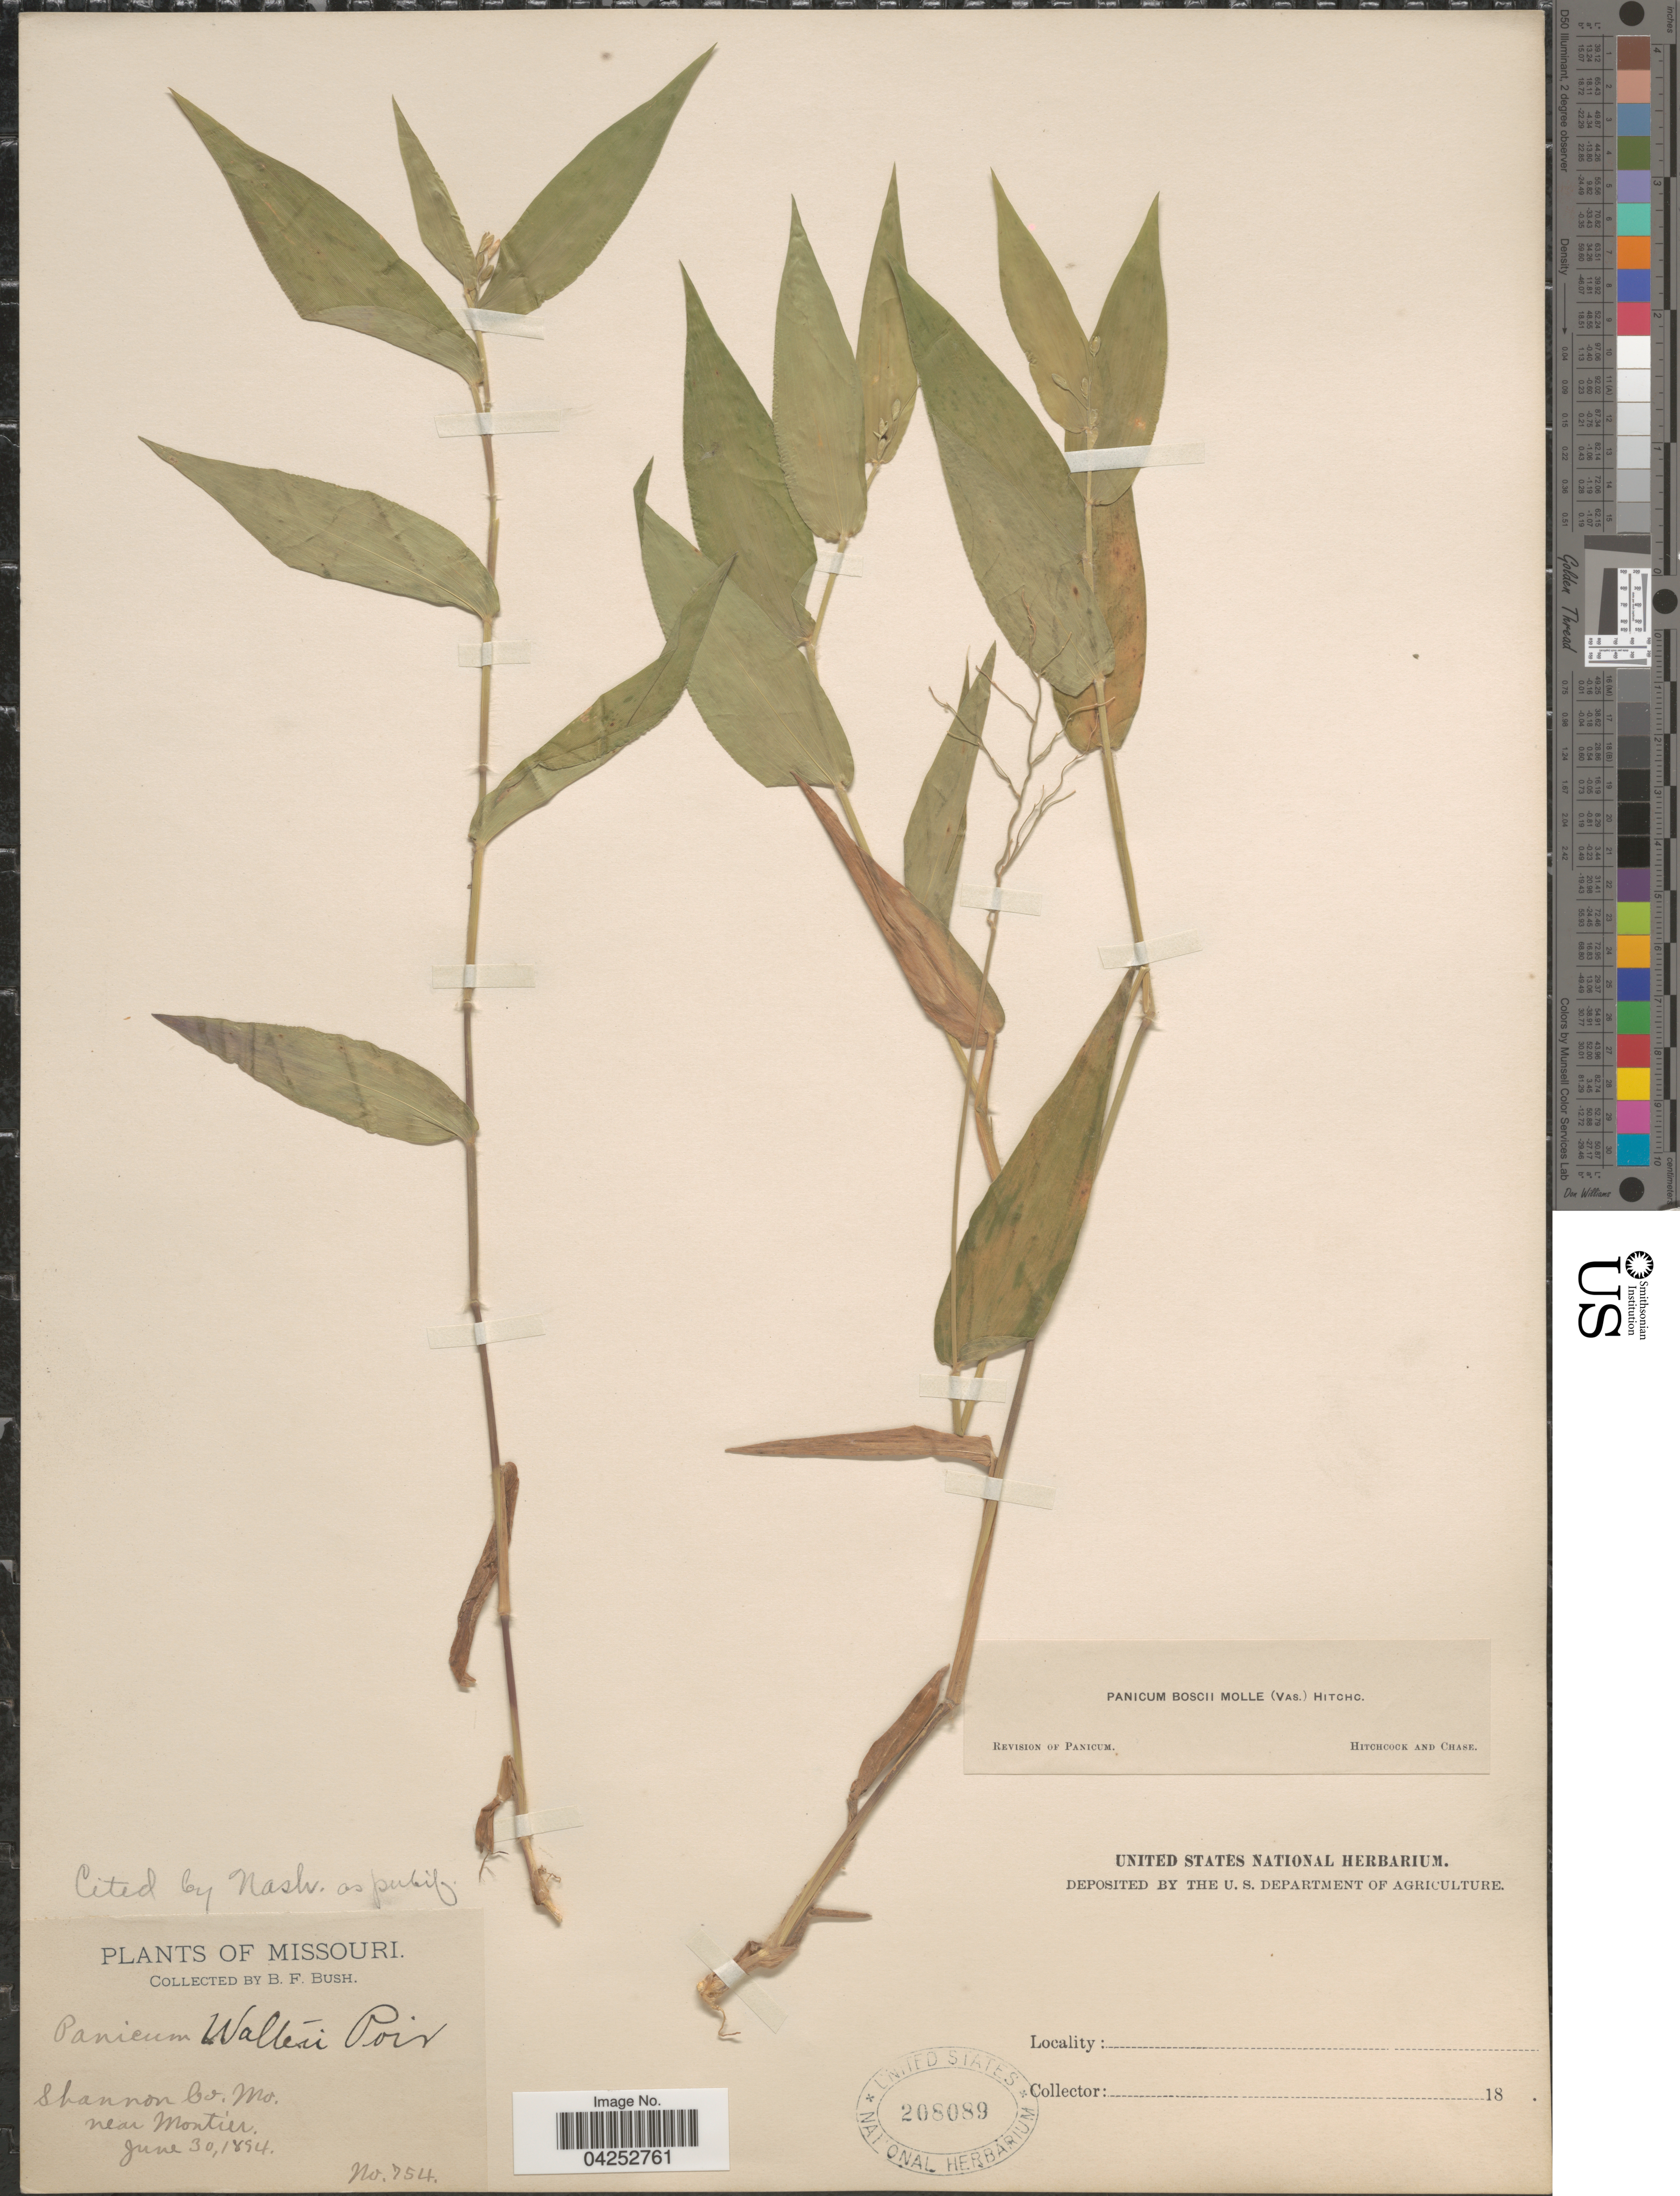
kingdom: Plantae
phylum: Tracheophyta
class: Liliopsida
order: Poales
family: Poaceae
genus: Dichanthelium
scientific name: Dichanthelium boscii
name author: (Poir.) Gould & C.A. Clark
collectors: B. F. Bush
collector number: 754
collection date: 1894-06-30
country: United States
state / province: Missouri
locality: Shannon Co. near Montier.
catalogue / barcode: US 208089